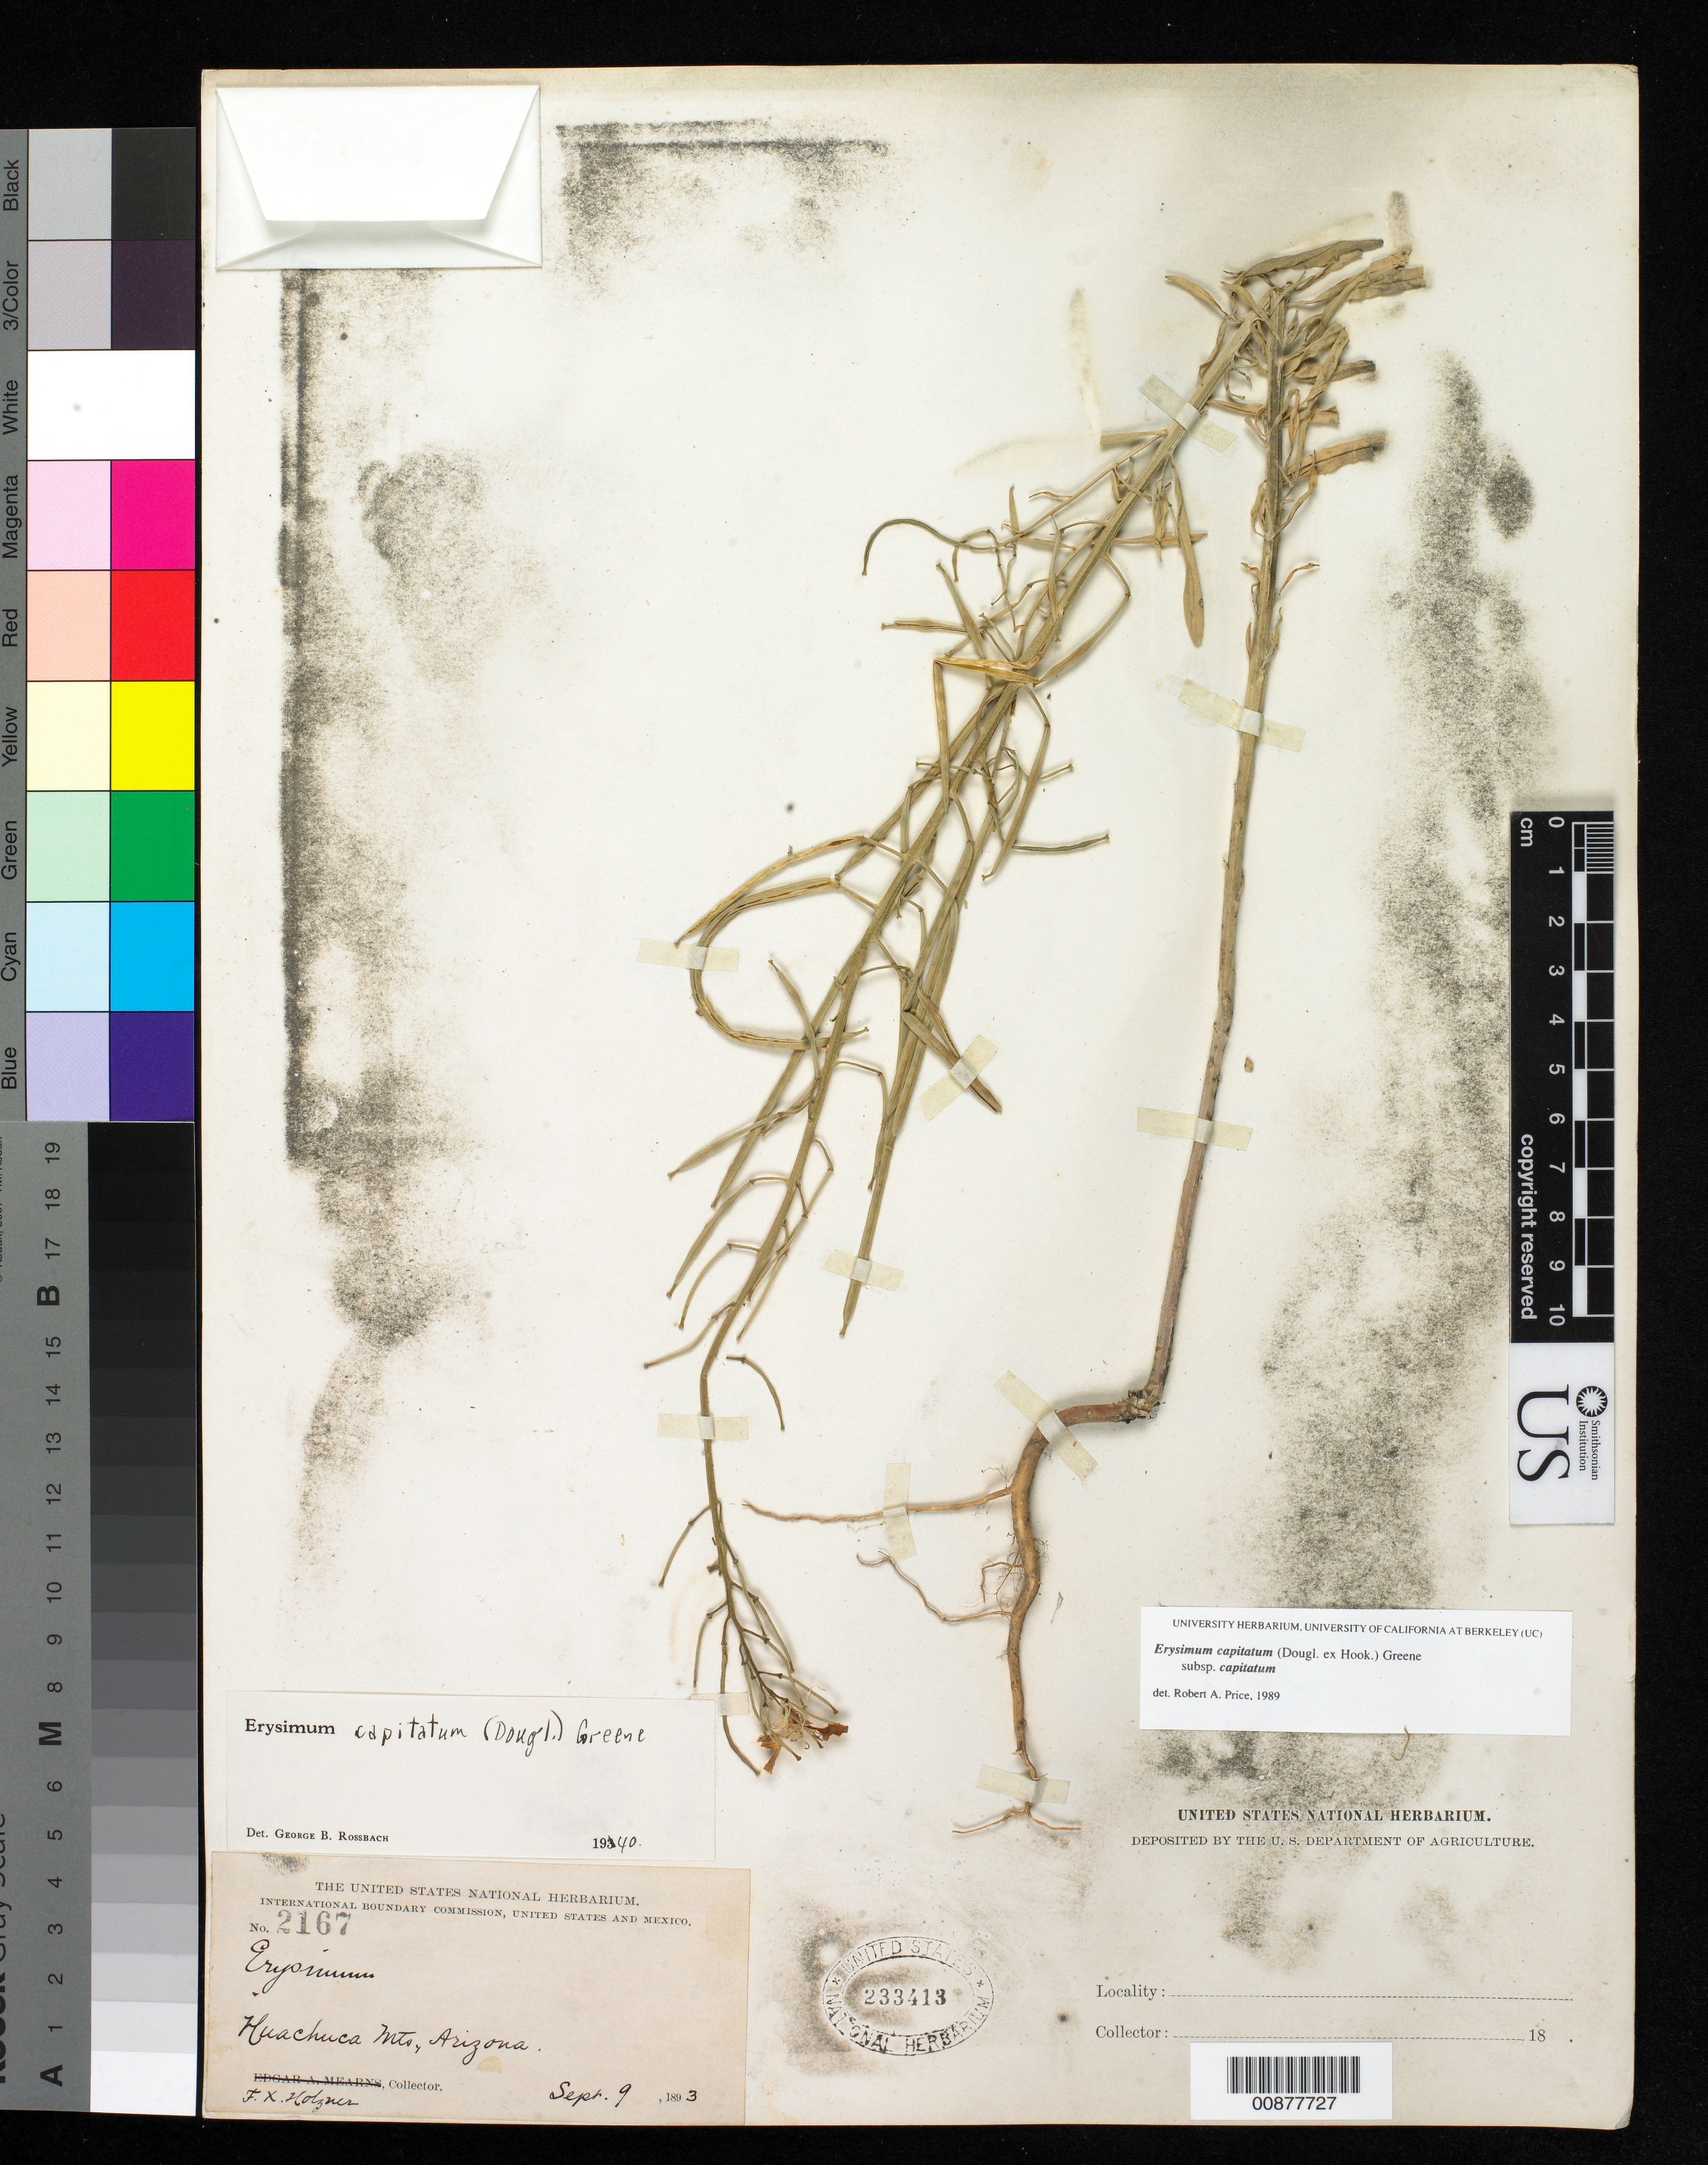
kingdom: Plantae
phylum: Tracheophyta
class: Magnoliopsida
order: Brassicales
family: Brassicaceae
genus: Erysimum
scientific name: Erysimum capitatum subsp. capitatum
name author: (Douglas ex Hook.) Greene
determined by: Price, R. A., (LA), University of California - Los Angeles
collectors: F. X. Holzner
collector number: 2167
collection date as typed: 09 Sep 1893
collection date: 1893-09-09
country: United States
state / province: Arizona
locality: Huachuca Mts.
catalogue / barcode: US 233413